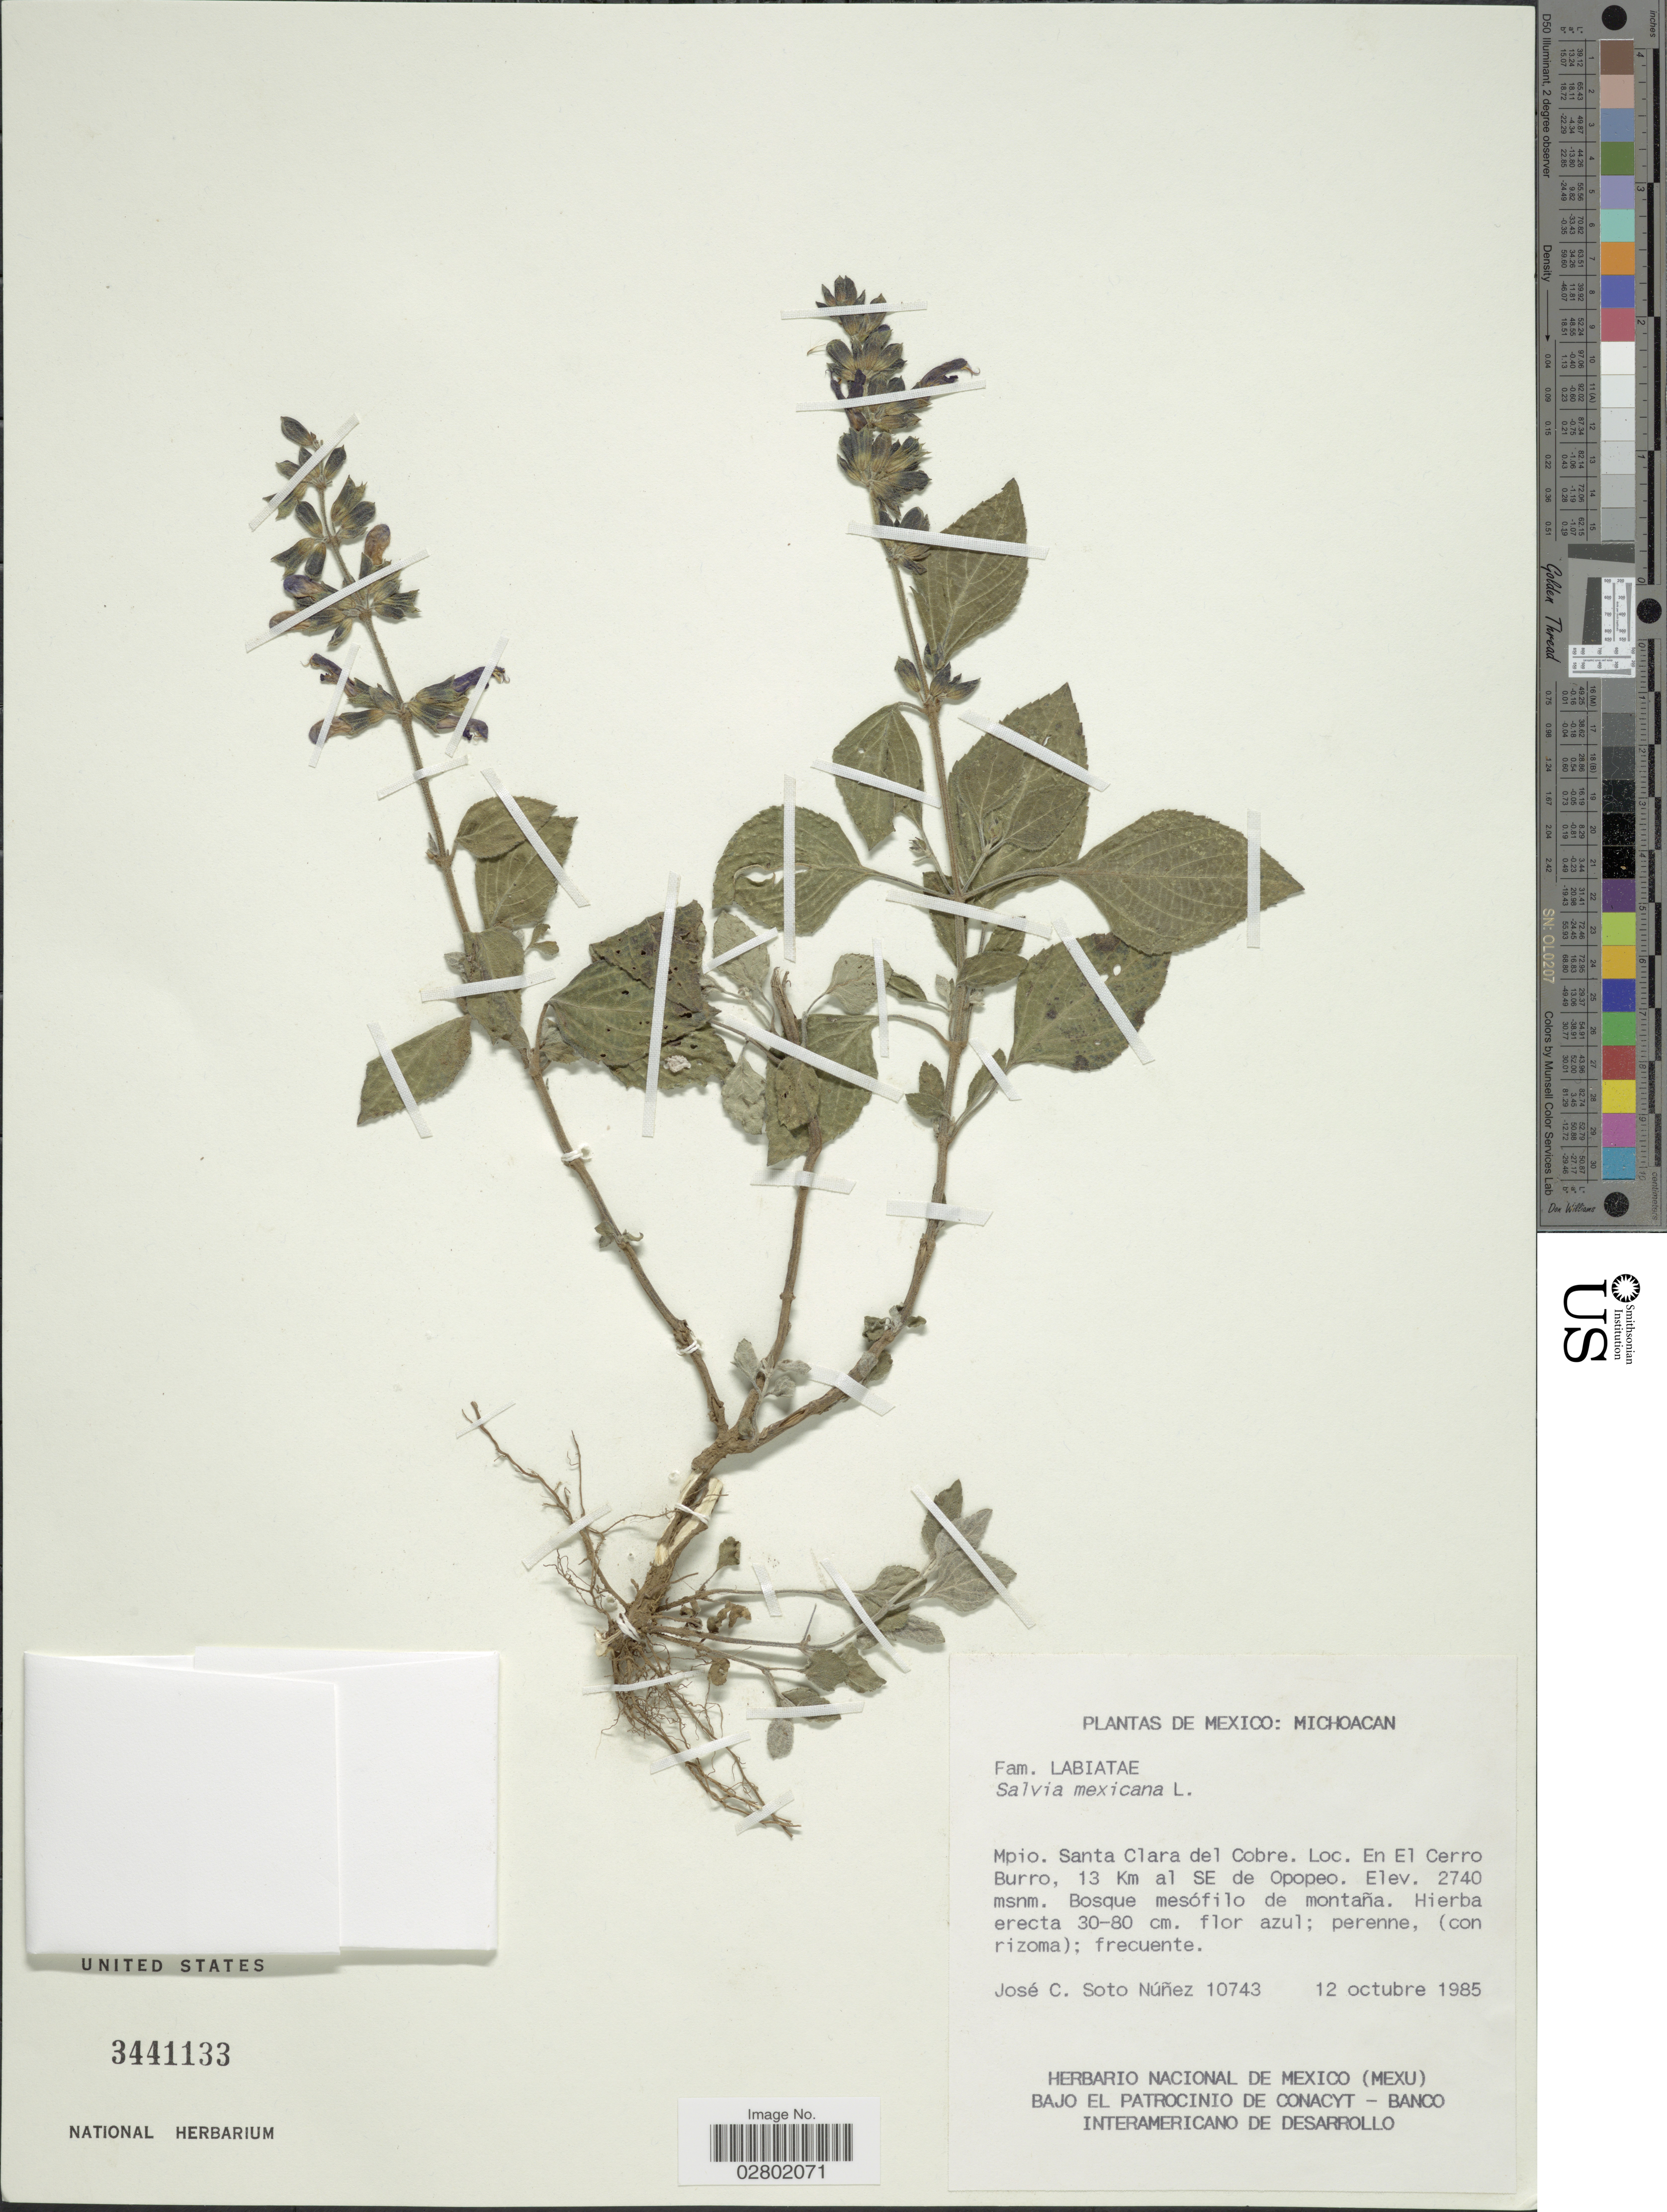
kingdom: Plantae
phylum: Tracheophyta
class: Magnoliopsida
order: Lamiales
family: Lamiaceae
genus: Salvia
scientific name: Salvia mexicana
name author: L.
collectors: J. Soto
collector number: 10743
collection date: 1985-10-12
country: Mexico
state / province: Michoacán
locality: Mpio. Santa Clara del Cobre, en El Cerro Burrom 13 km al SE de Opopeo.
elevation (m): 2740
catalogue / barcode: US 3441133